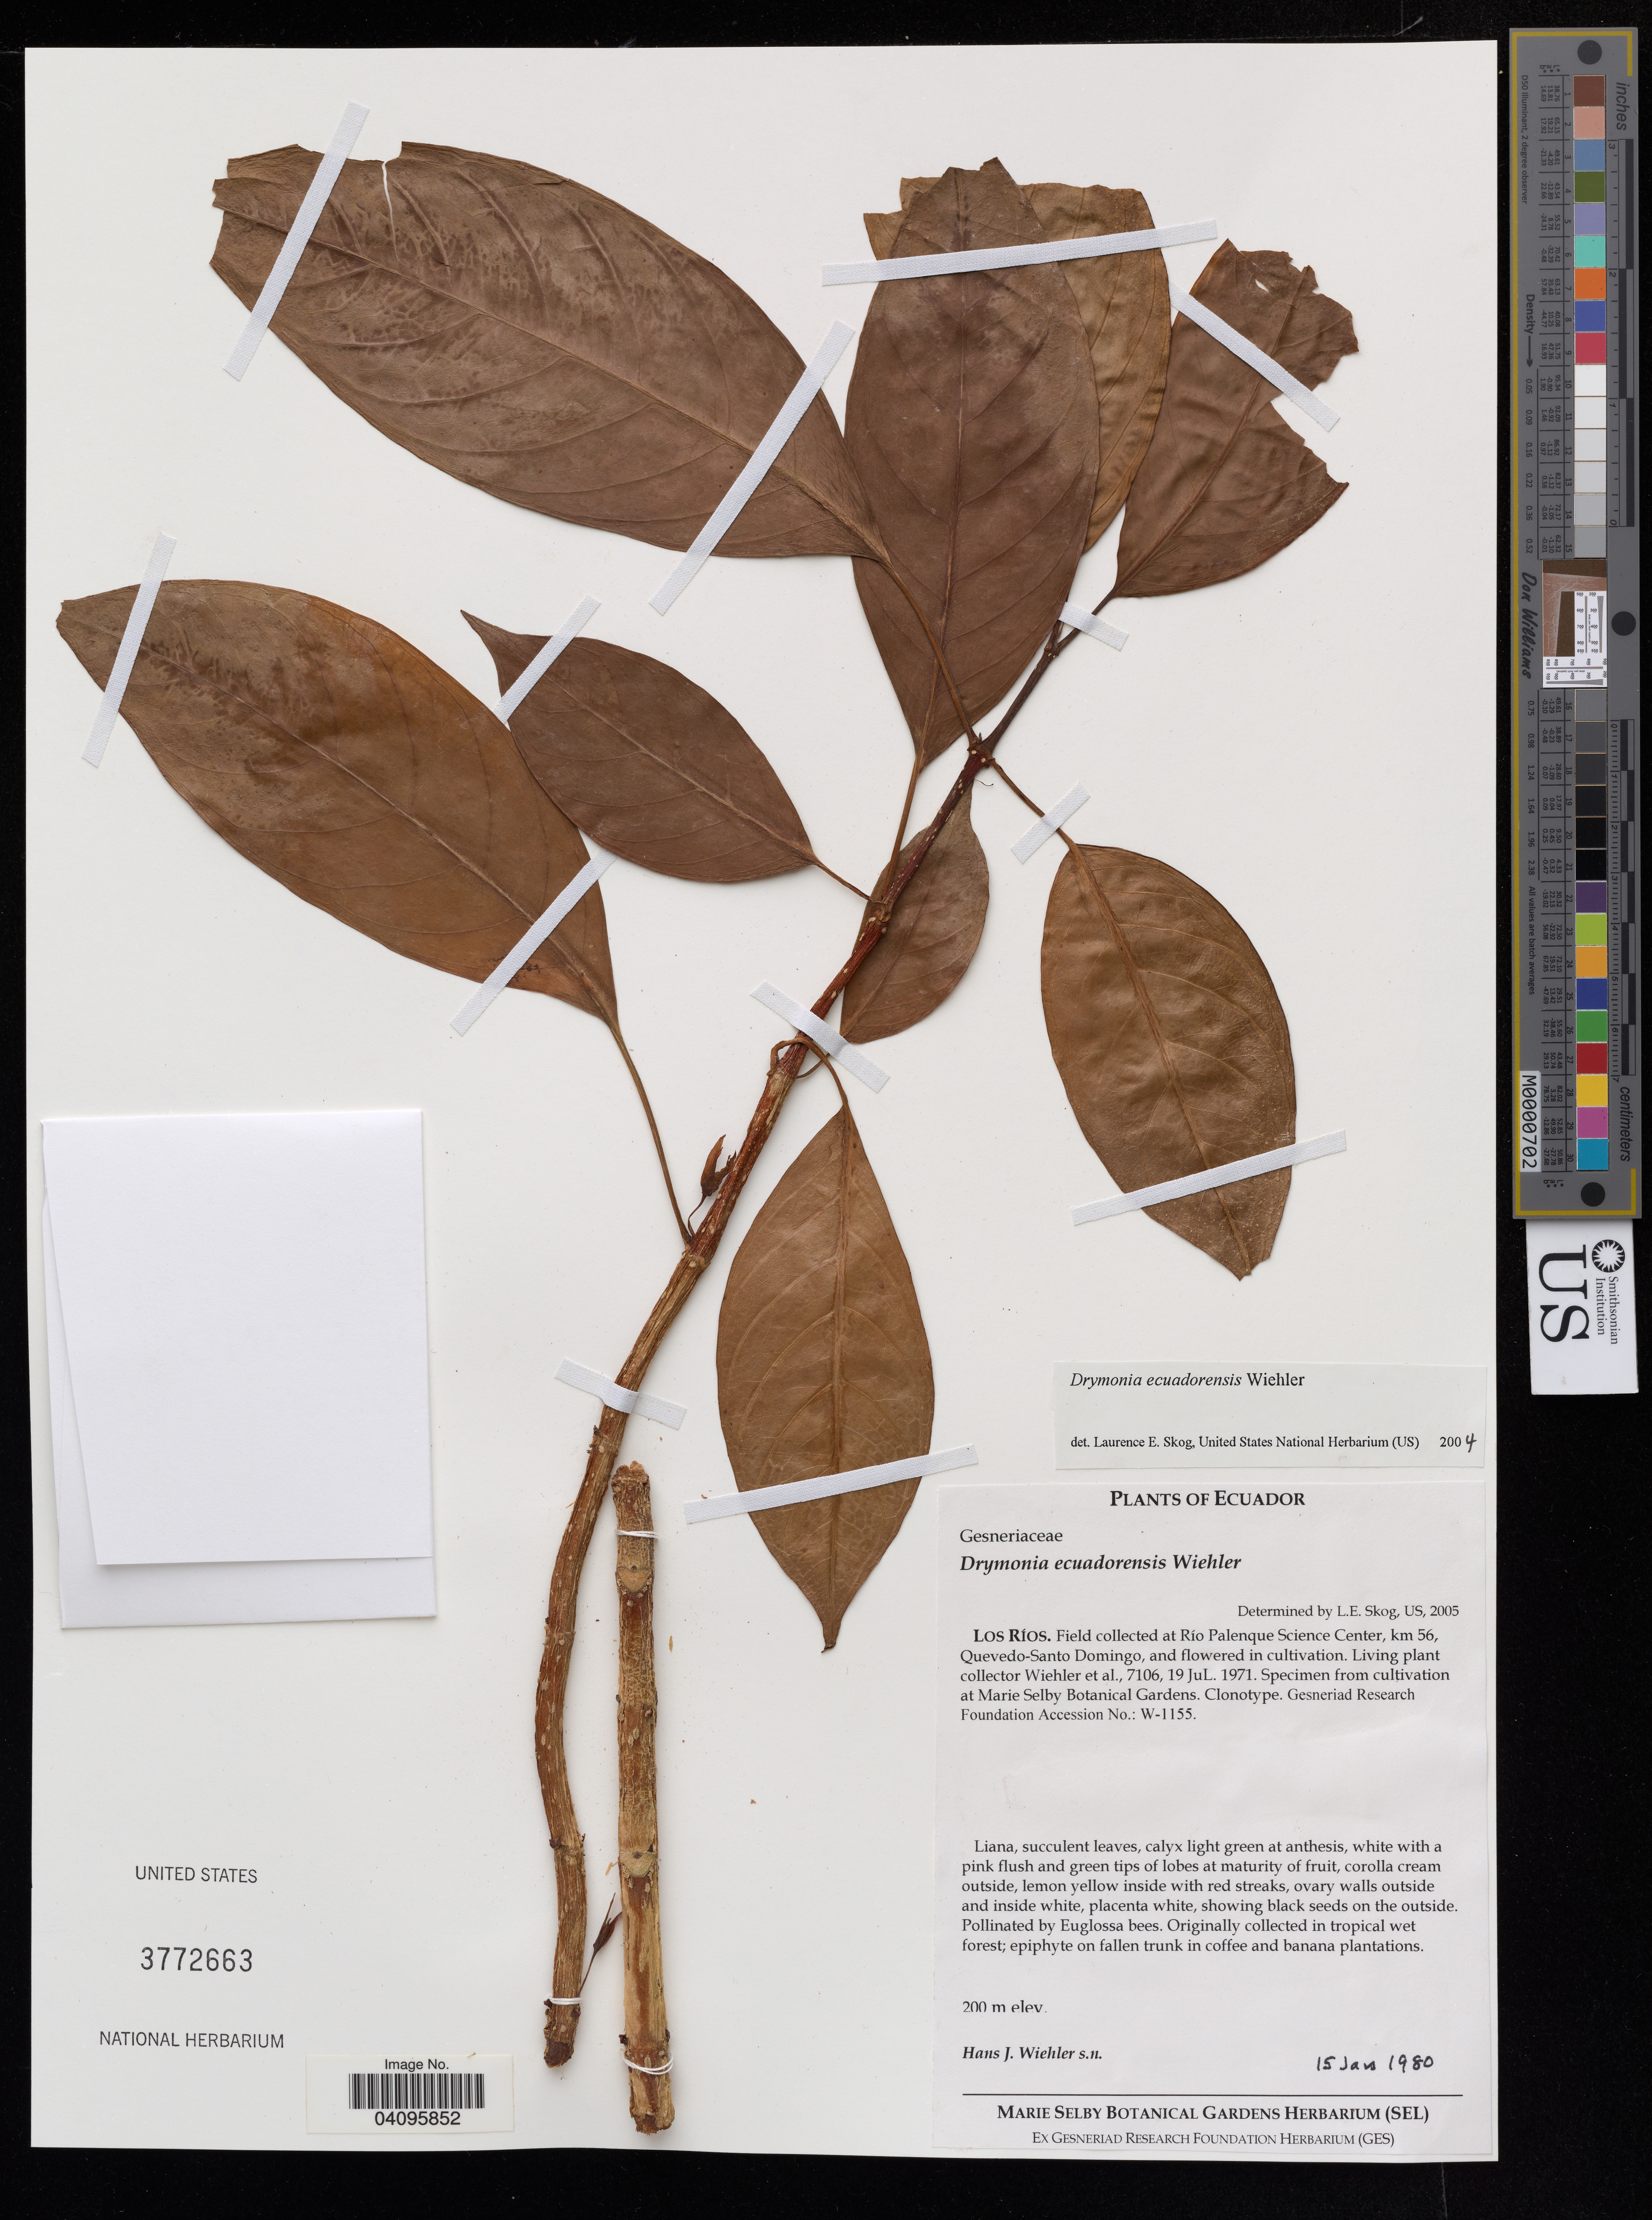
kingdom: Plantae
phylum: Tracheophyta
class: Magnoliopsida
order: Lamiales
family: Gesneriaceae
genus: Drymonia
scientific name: Drymonia ecuadorensis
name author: Wiehler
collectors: H. J. Wiehler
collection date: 1980-01-15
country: Ecuador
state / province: Los Ríos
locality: Field collected at Rio Palenque Science Center, km 56, Quevedo-Santo Domingo.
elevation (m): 200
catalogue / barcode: US 3772663